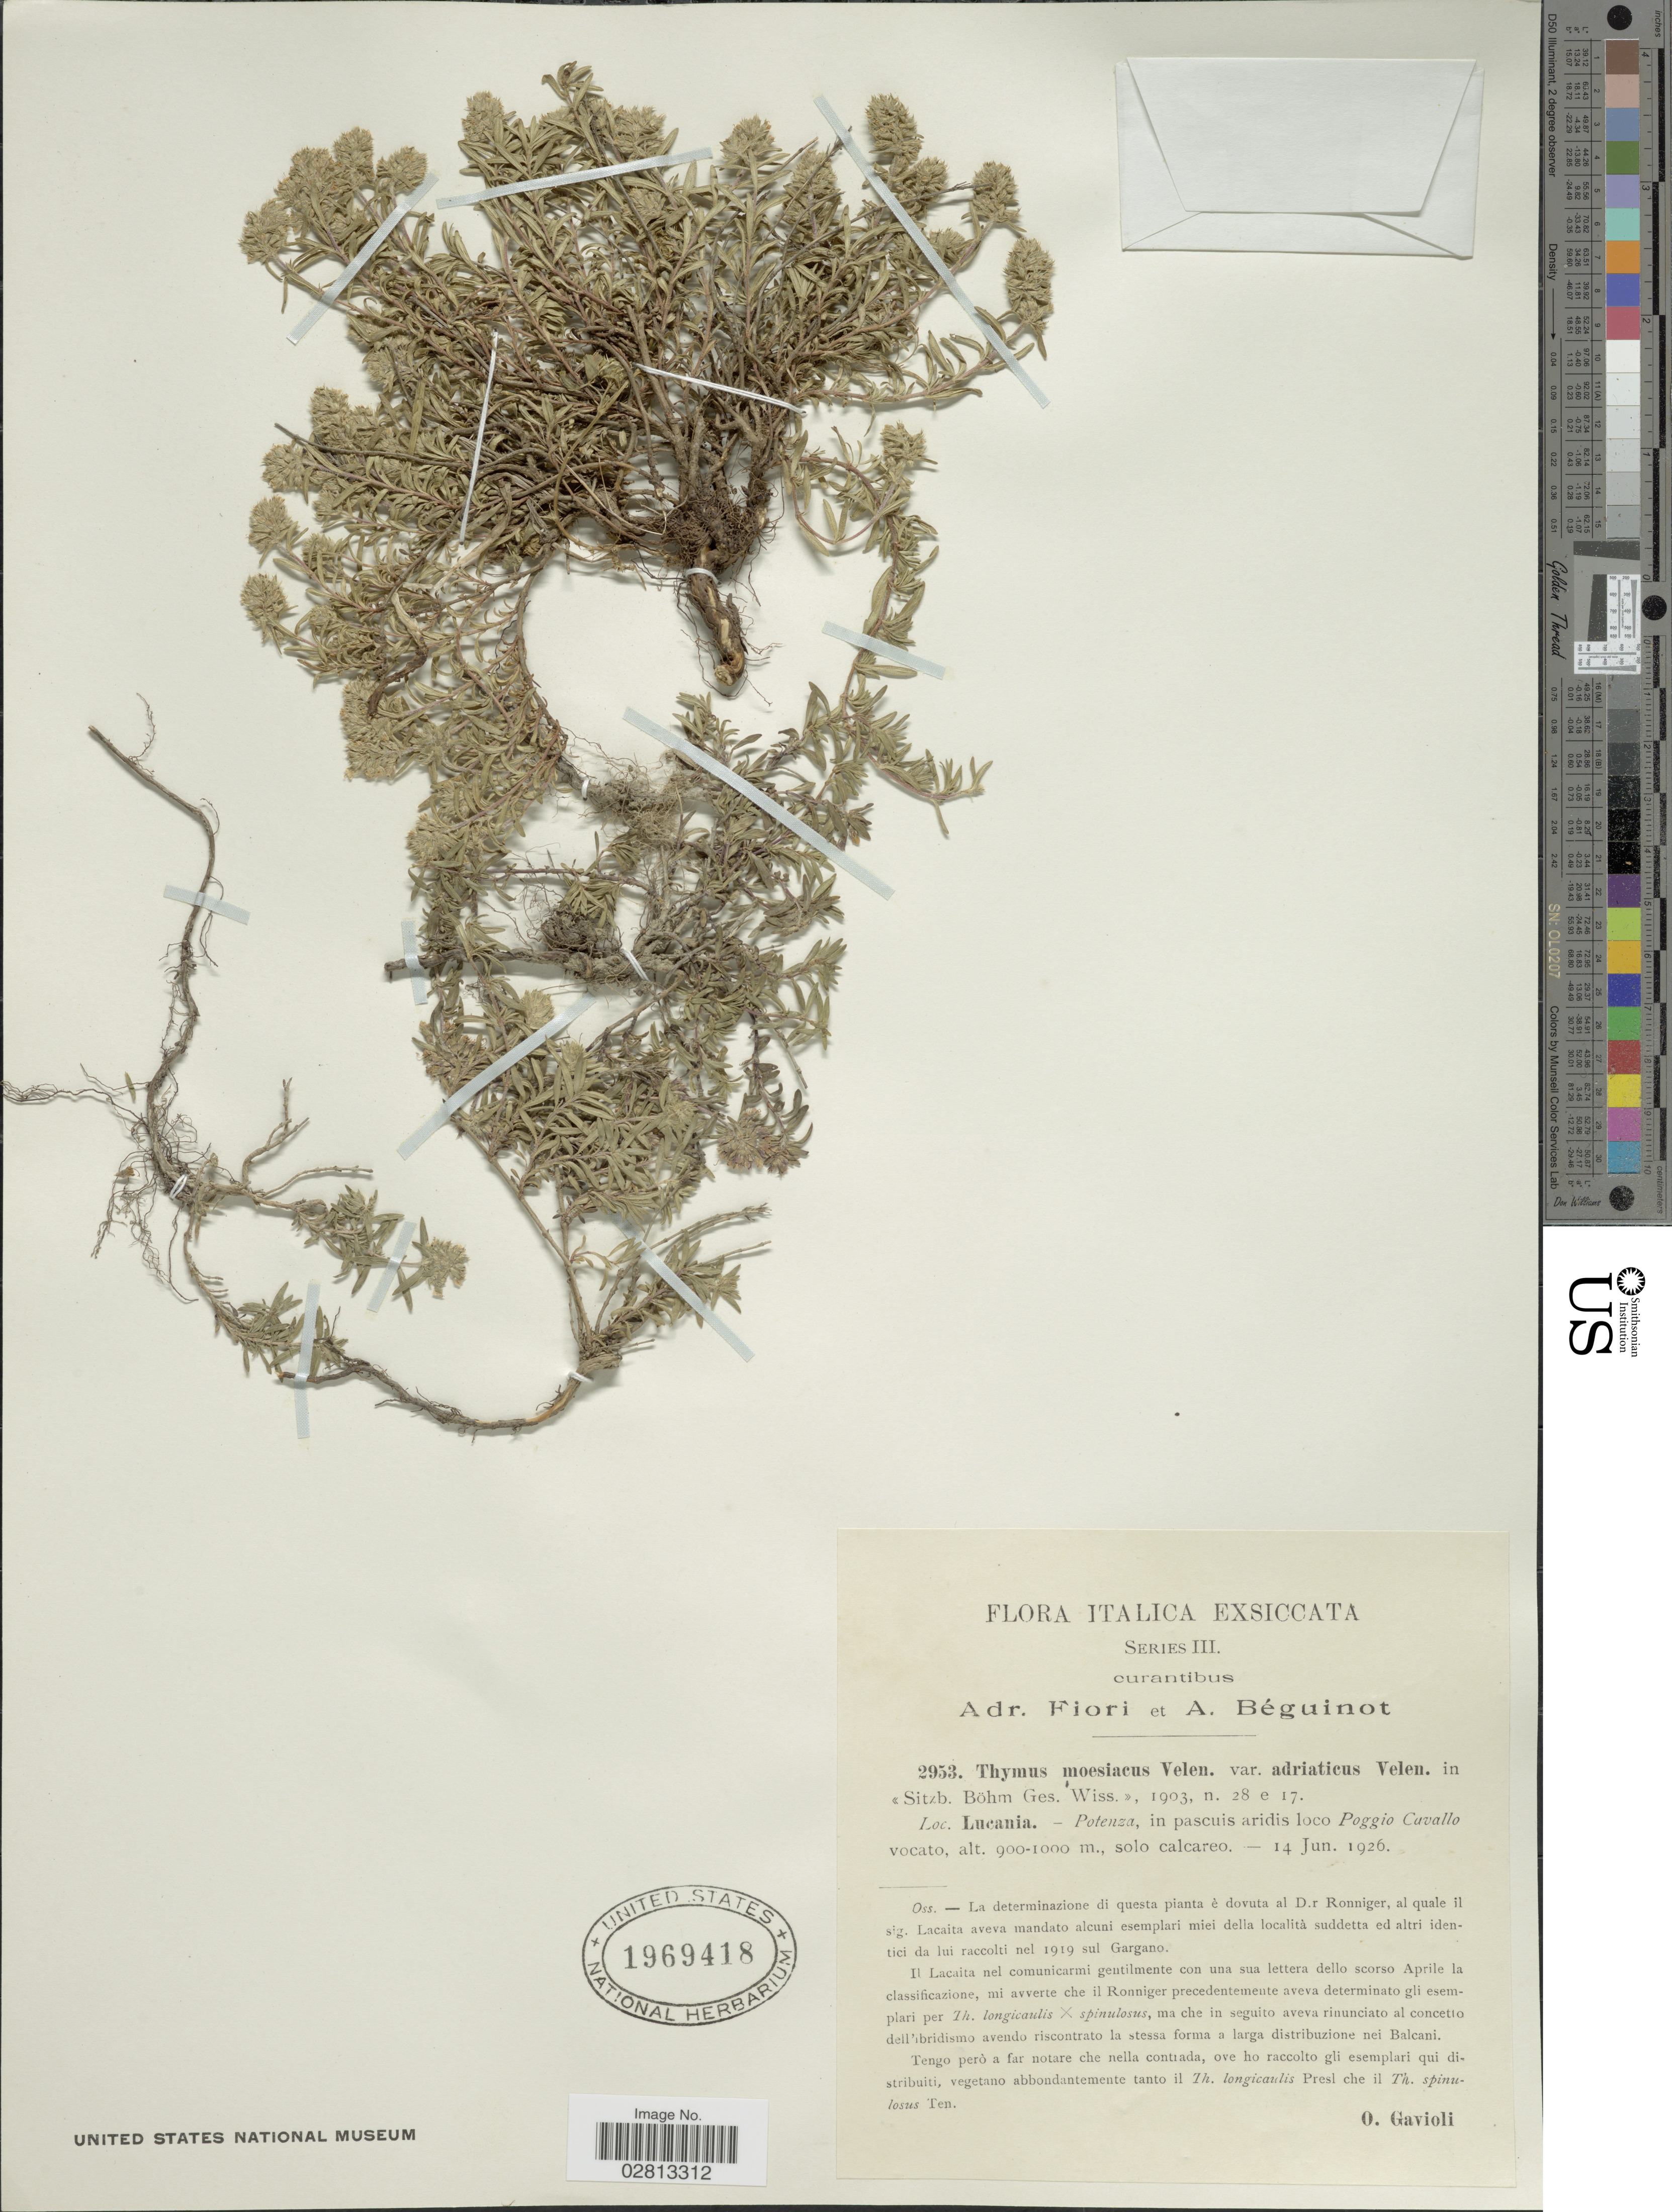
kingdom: Plantae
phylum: Tracheophyta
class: Magnoliopsida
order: Lamiales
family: Lamiaceae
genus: Thymus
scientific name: Thymus moesiacus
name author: Velen.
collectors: O. Gavioli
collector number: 2953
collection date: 1926-06-14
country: Italy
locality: Lucania - Potenzam in pascuis aridis loco Poggio Cavallo vocato.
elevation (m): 900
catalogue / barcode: US 1969418